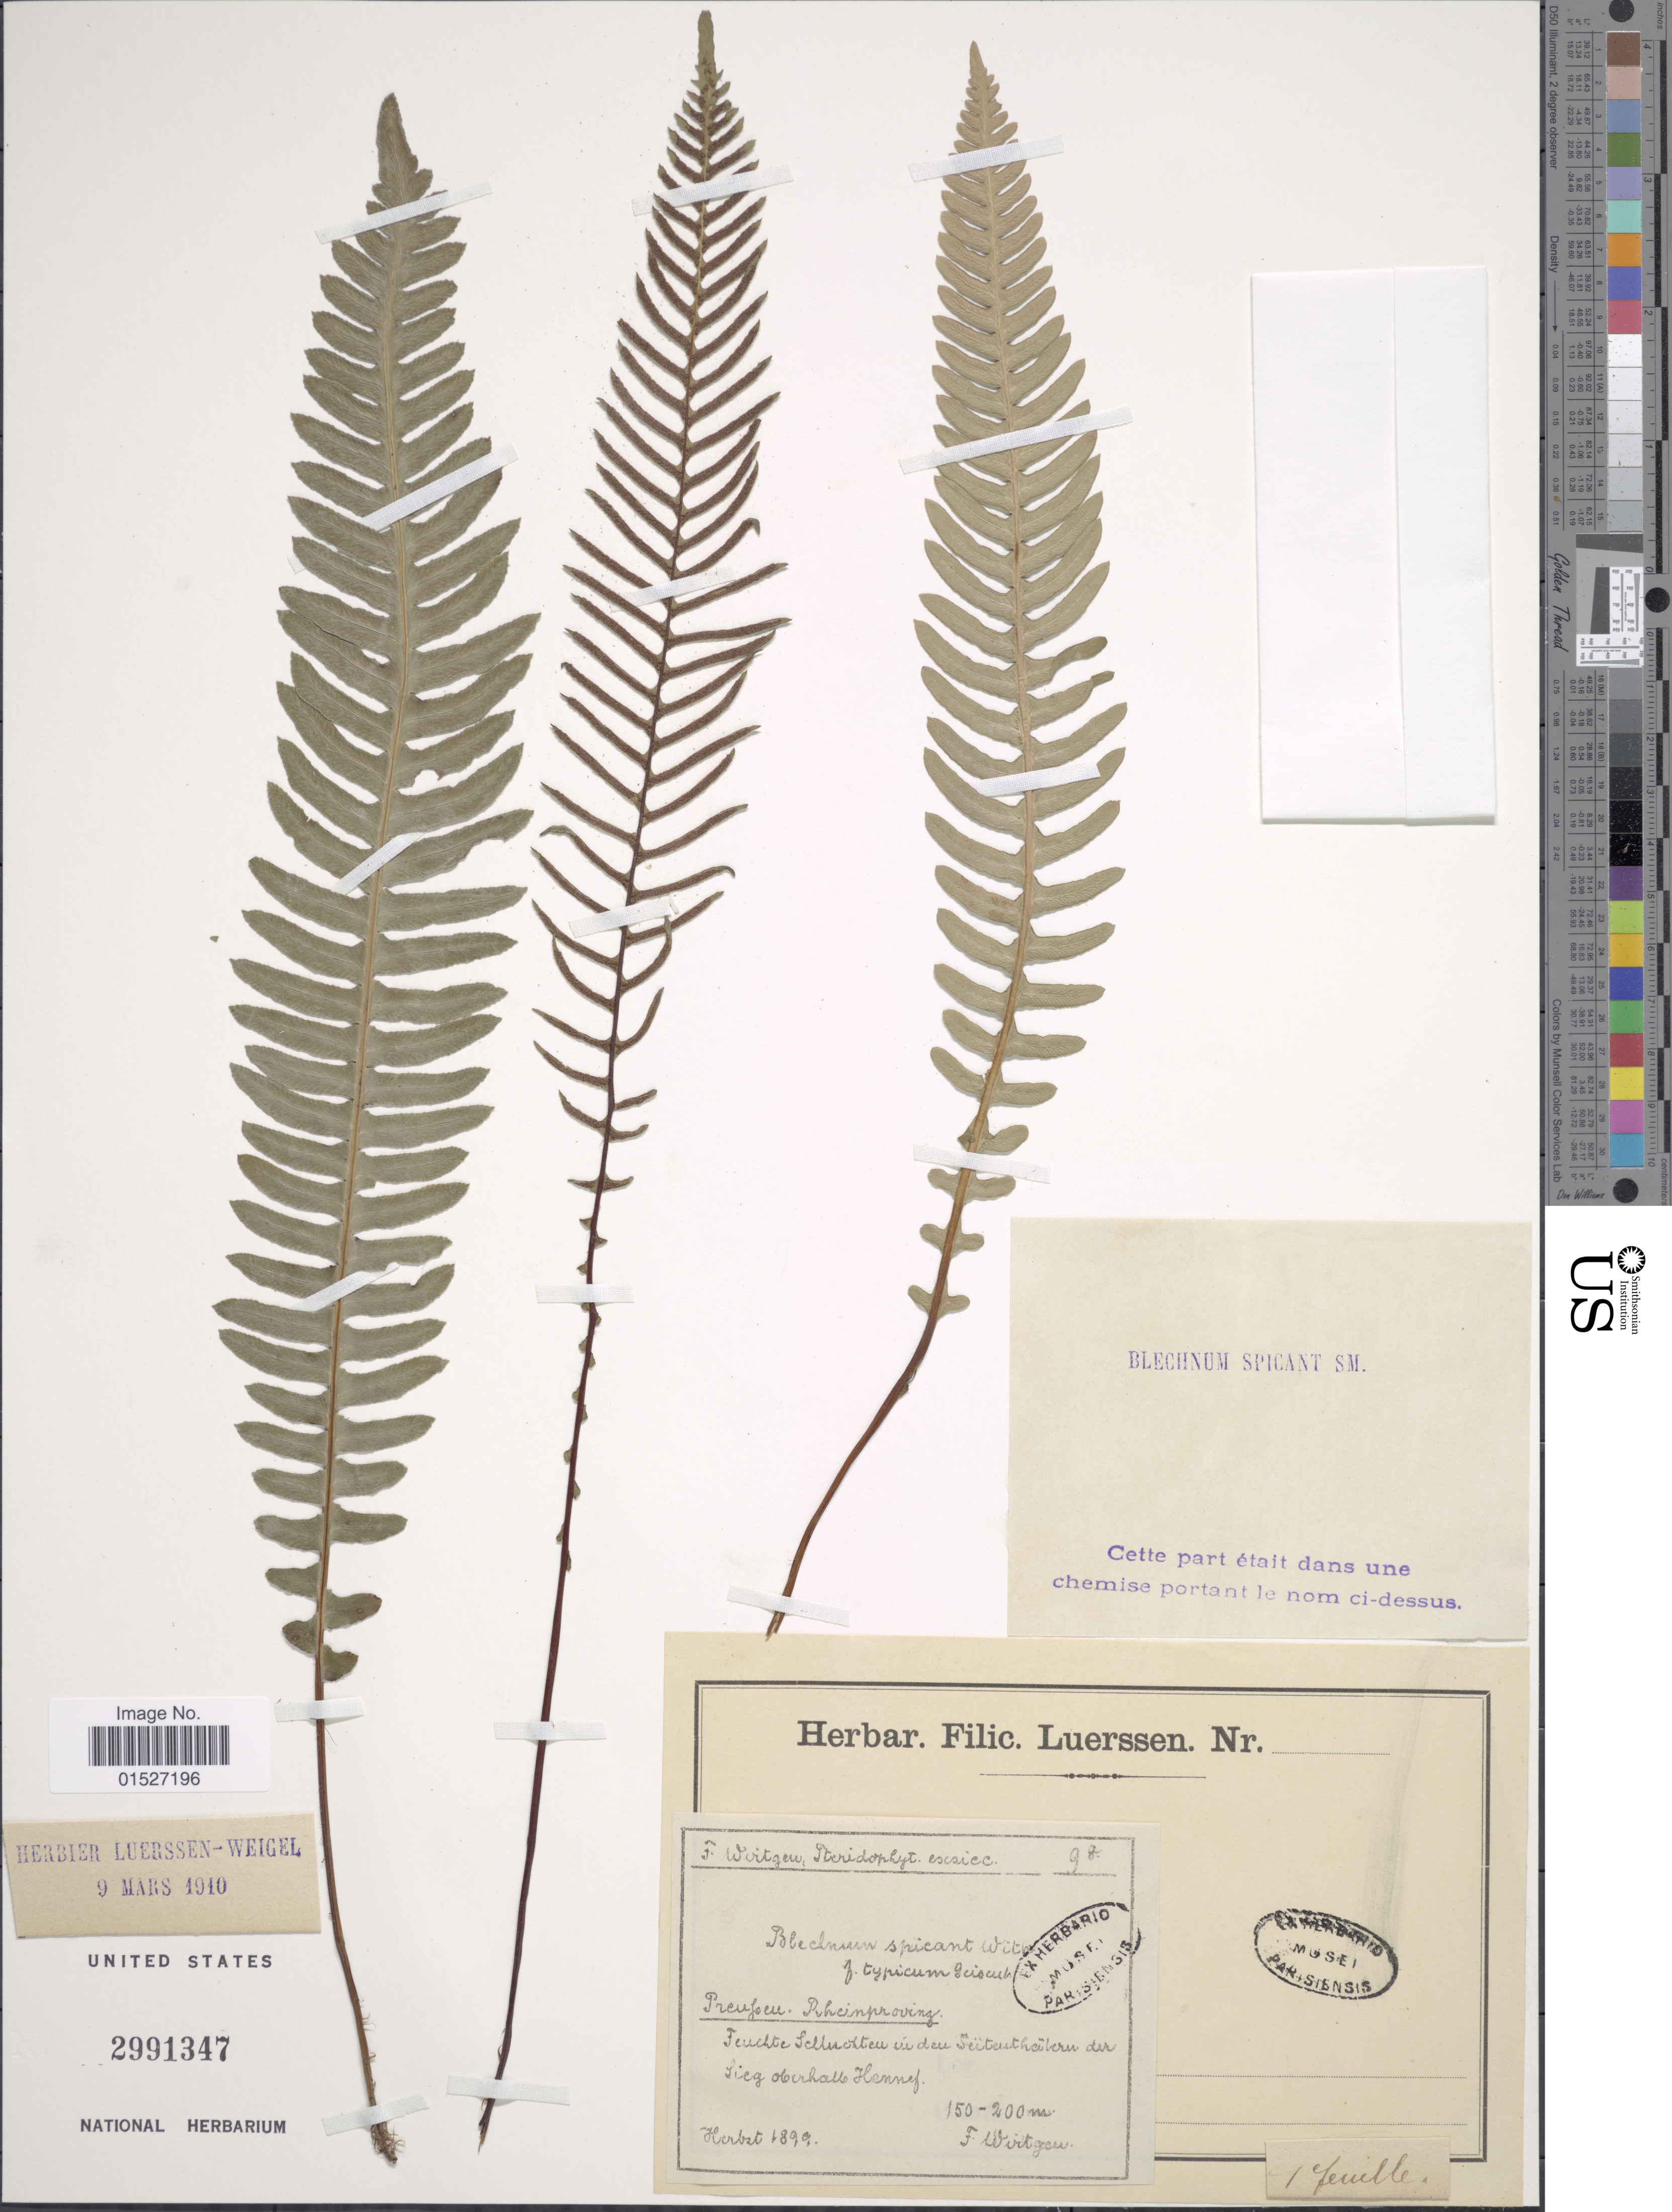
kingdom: Plantae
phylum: Tracheophyta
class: Polypodiopsida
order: Polypodiales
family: Blechnaceae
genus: Blechnum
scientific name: Blechnum spicant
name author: (L.) Sm.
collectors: F. Wirtgen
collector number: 98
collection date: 1890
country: Germany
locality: Preupen Rheinprovince. Techte Schluchten in den Seitchtern der Sieg oberhalb Hennef. [interpreted]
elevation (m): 150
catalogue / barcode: US 2991347